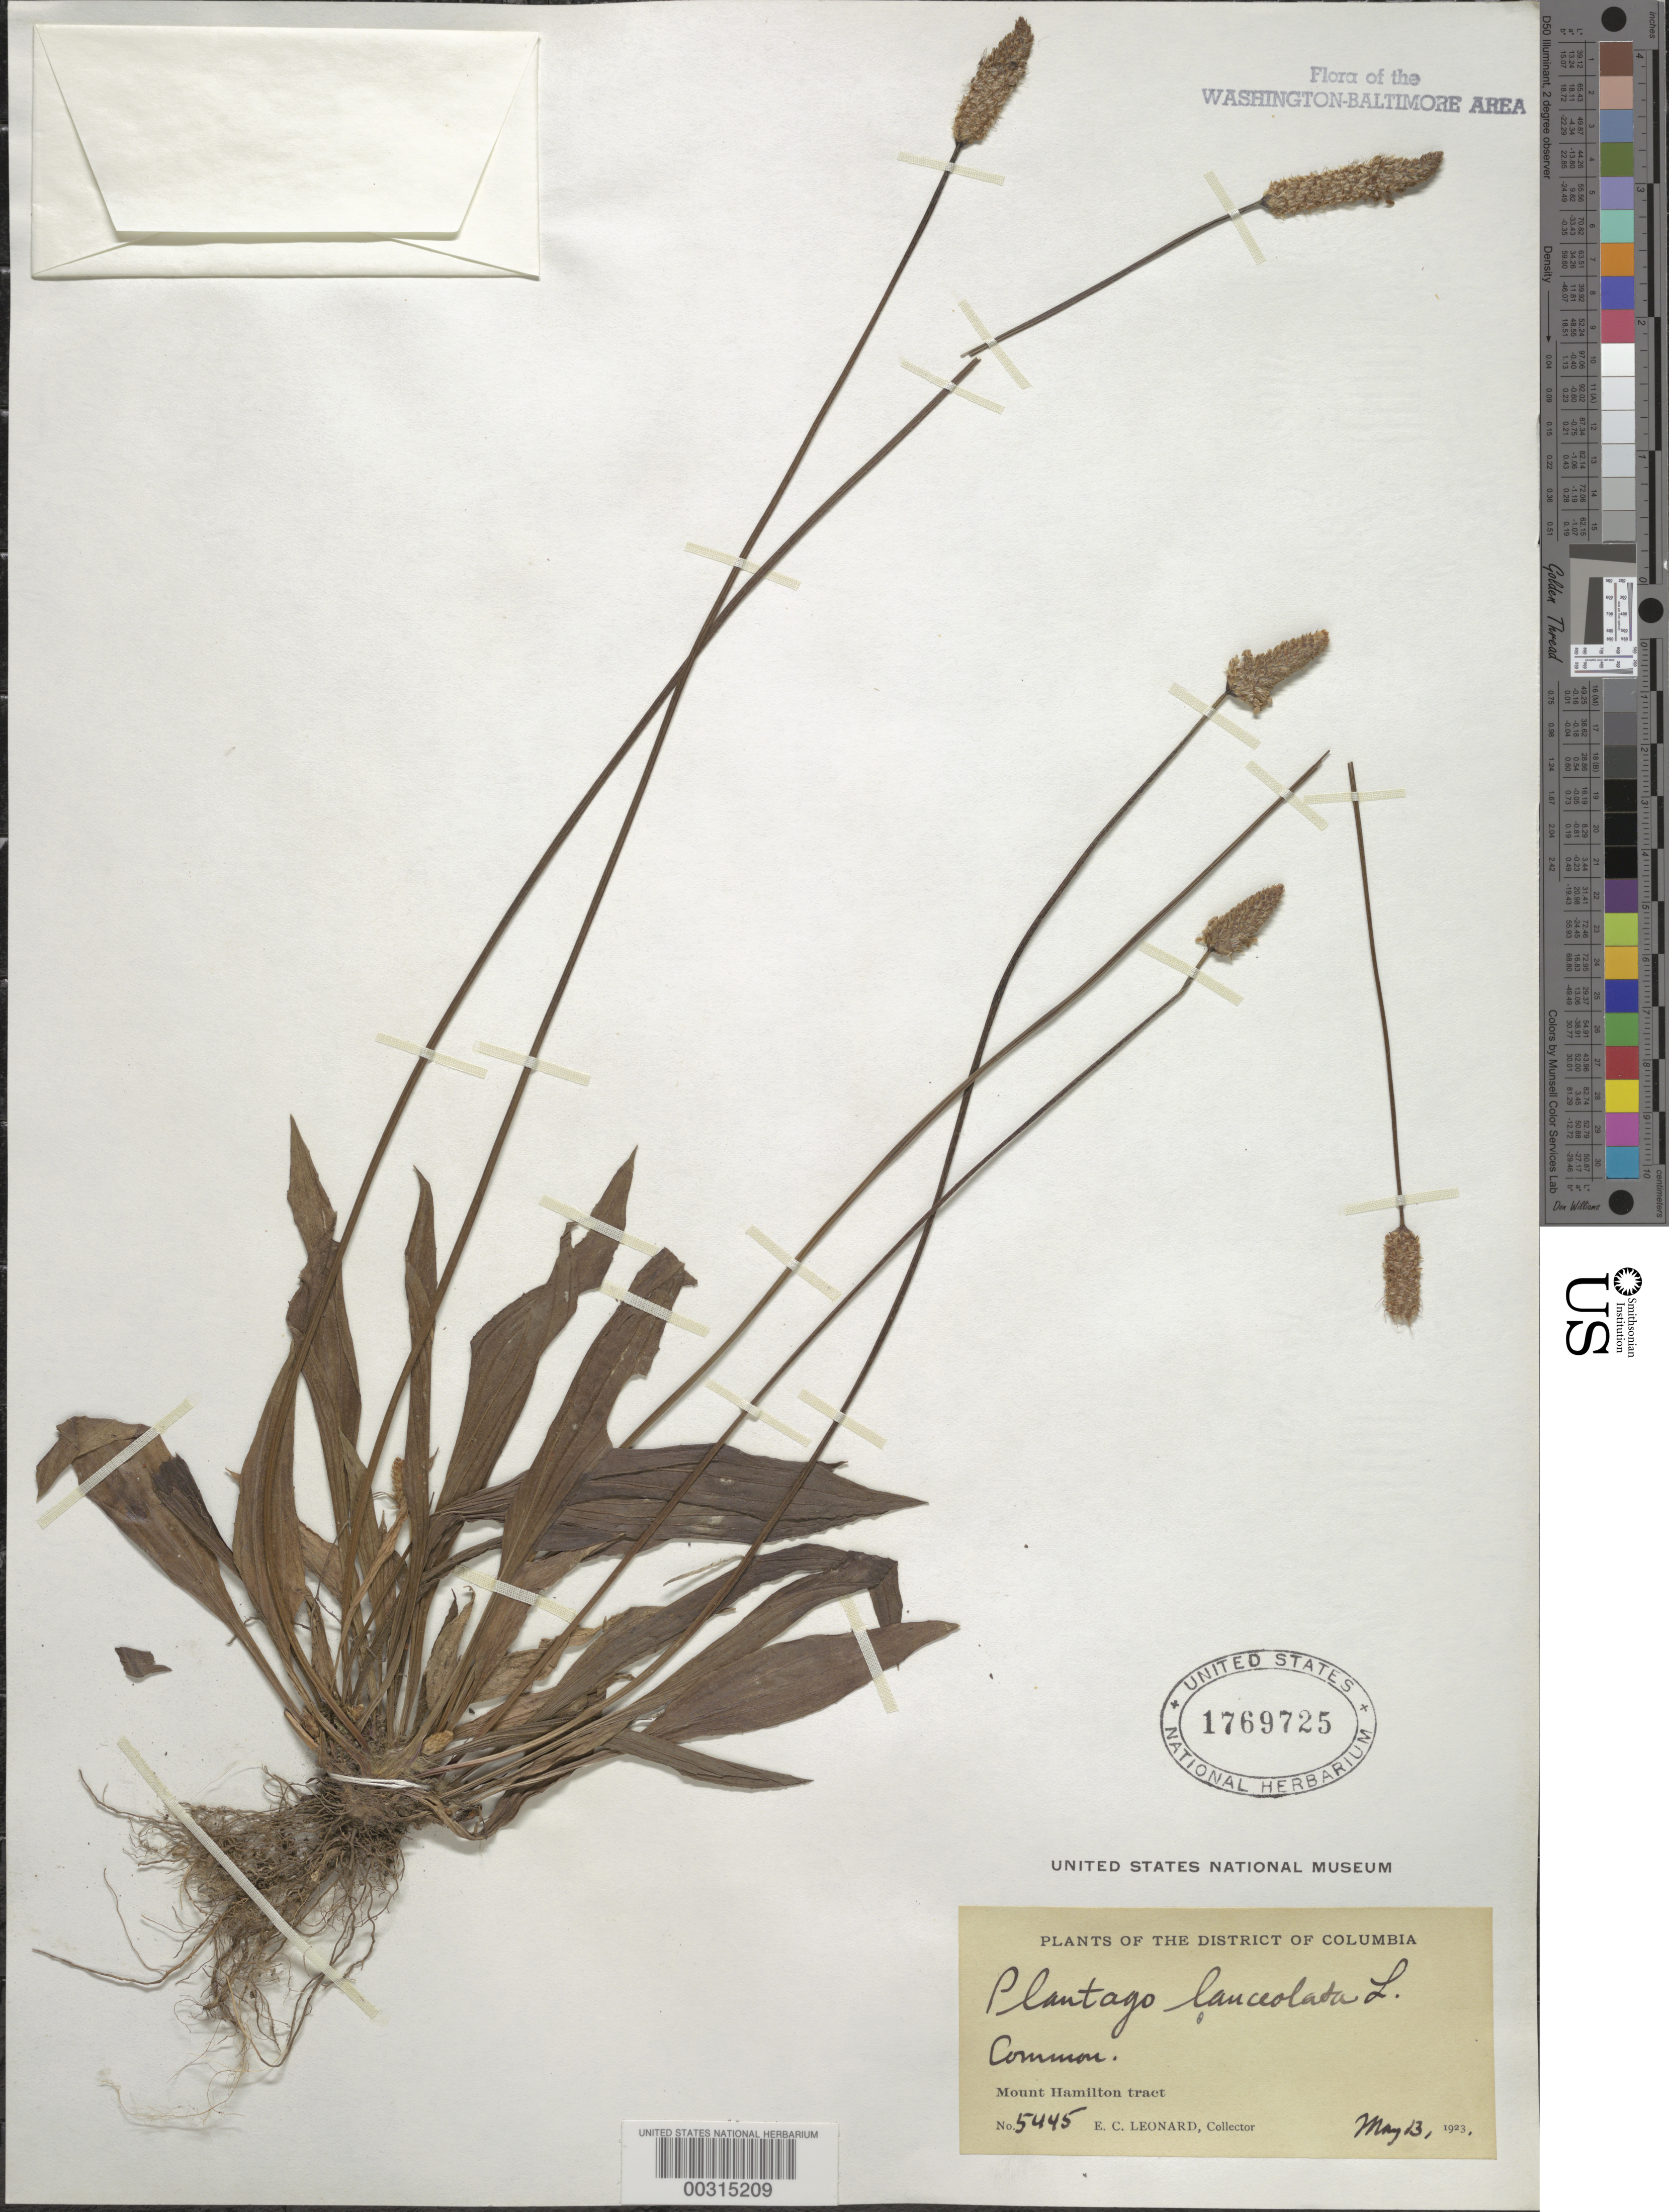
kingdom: Plantae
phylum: Tracheophyta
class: Magnoliopsida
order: Lamiales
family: Plantaginaceae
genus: Plantago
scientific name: Plantago lanceolata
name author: L.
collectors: E. C. Leonard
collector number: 5445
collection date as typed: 13 May 1923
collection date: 1923-05-13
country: United States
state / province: District of Columbia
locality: Mount Hamilton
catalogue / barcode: US 1769725